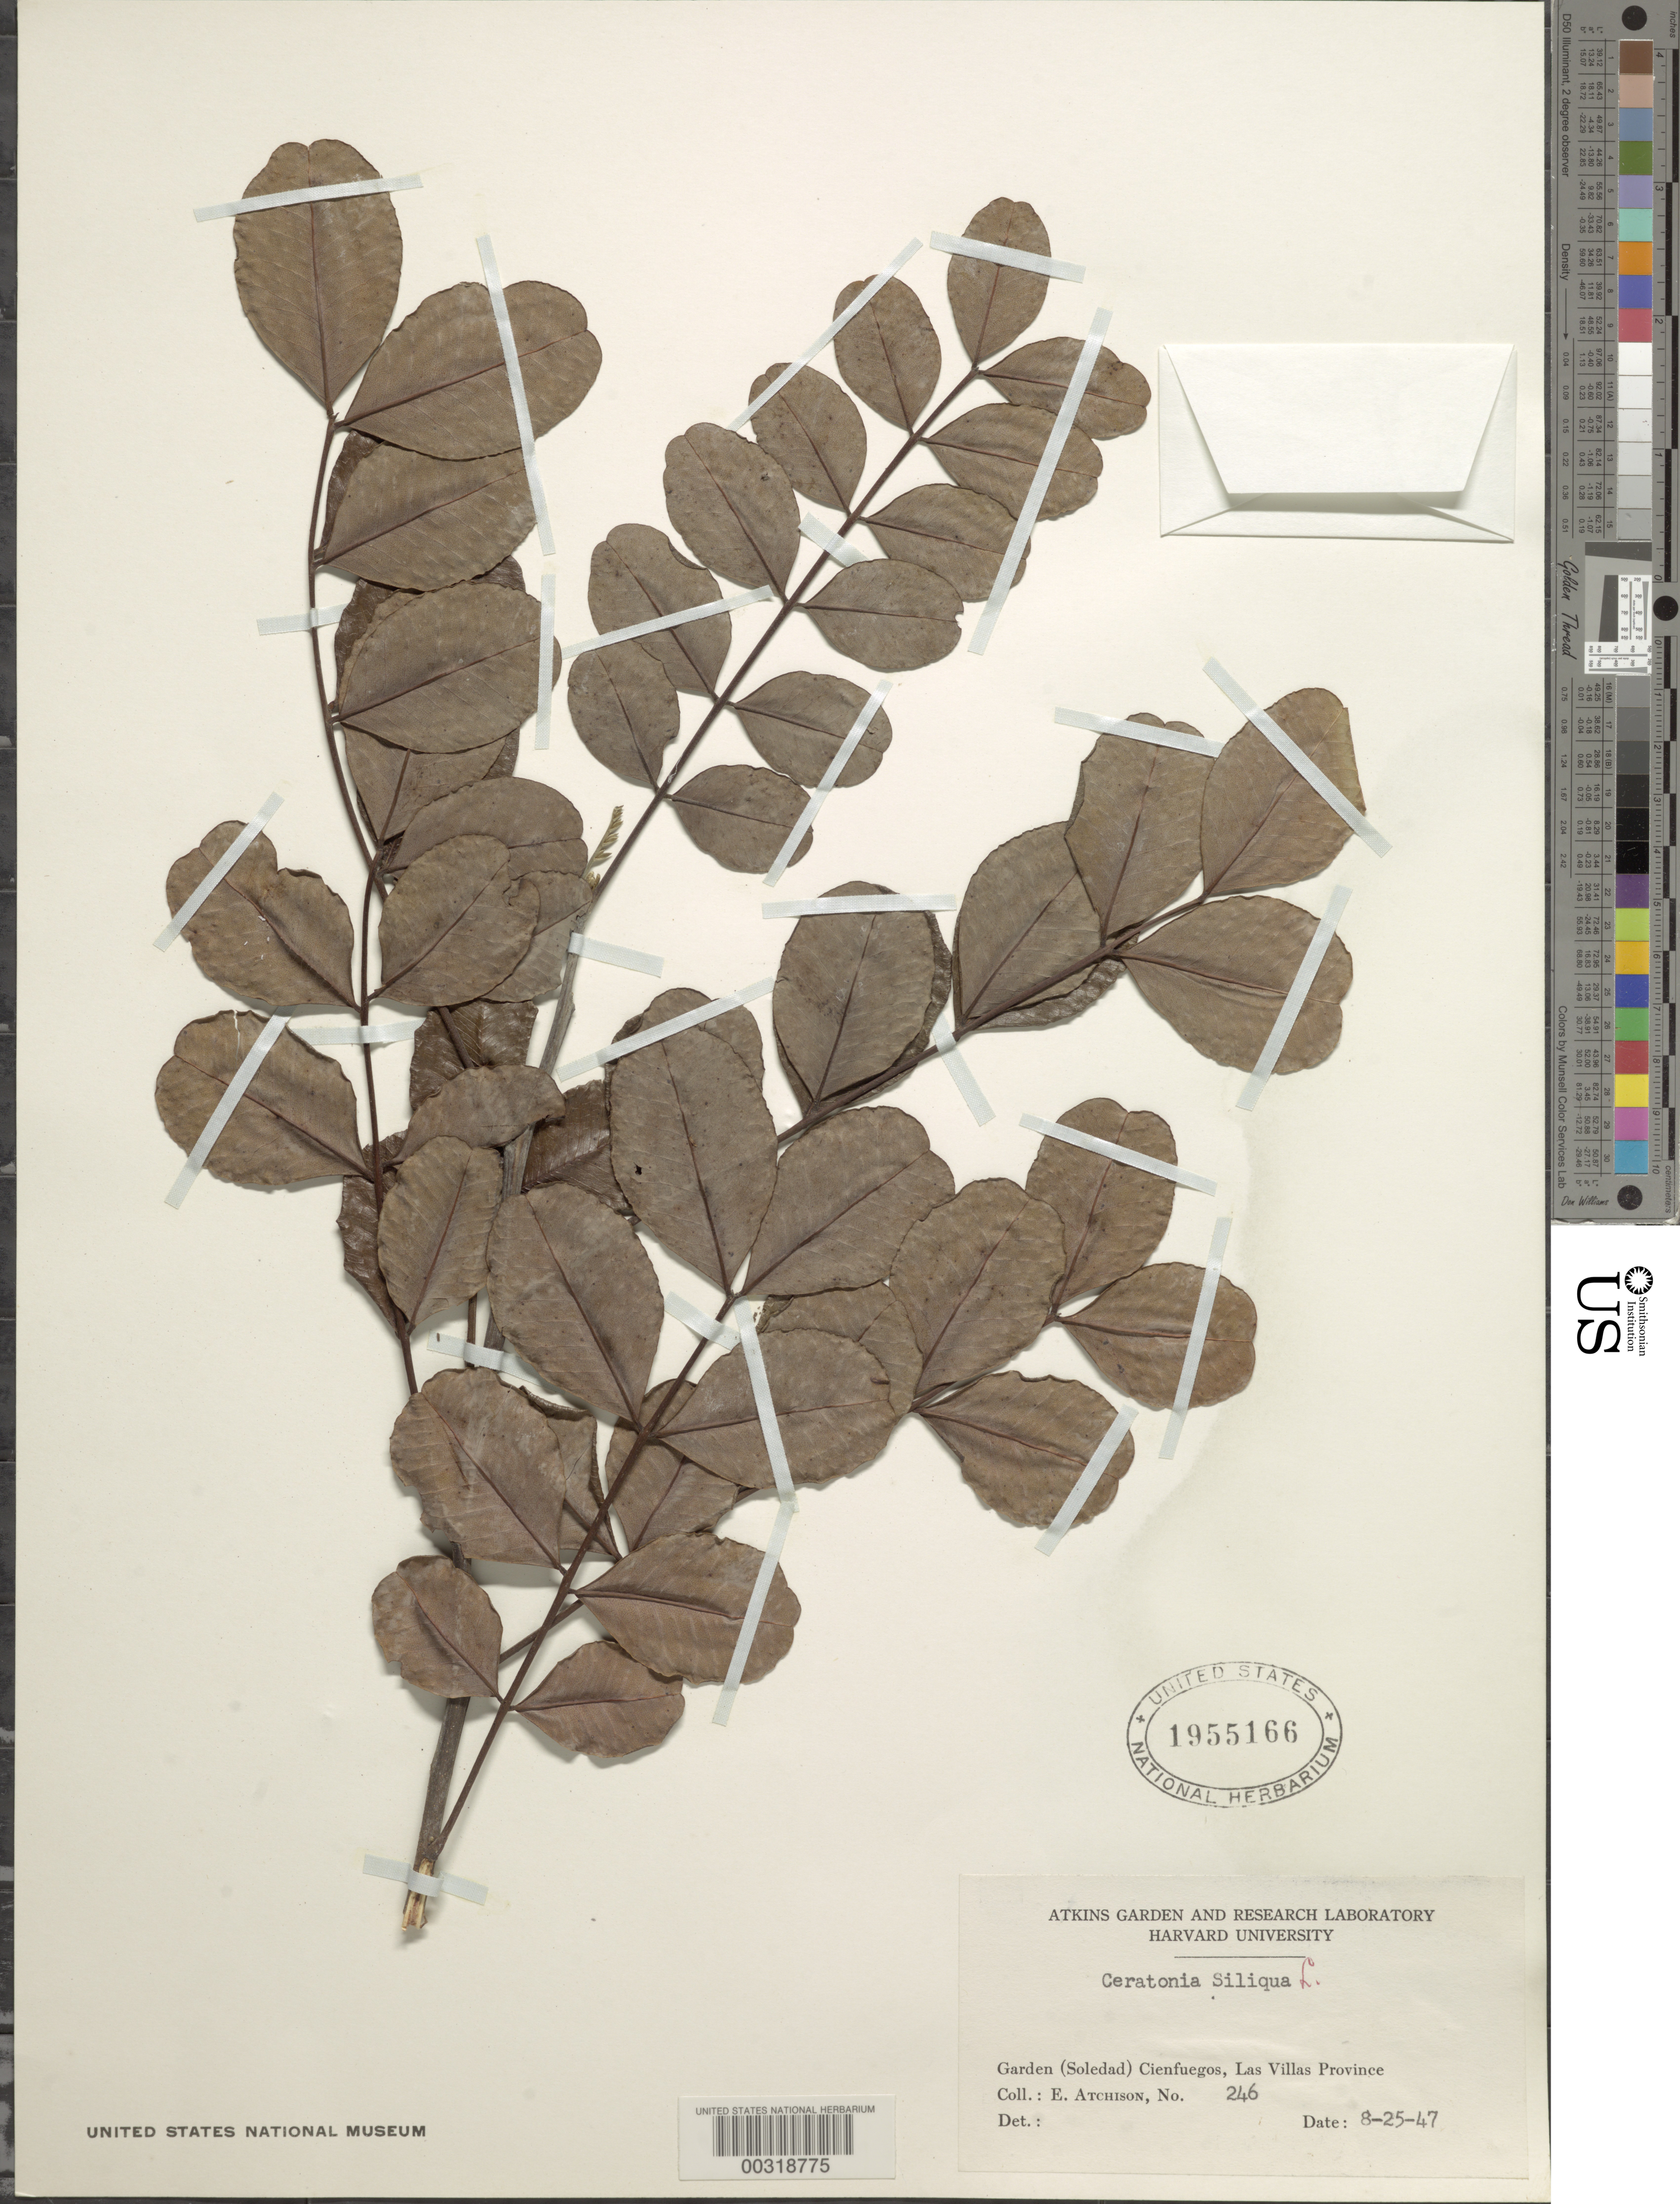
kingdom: Plantae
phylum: Tracheophyta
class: Magnoliopsida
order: Fabales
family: Fabaceae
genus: Ceratonia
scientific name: Ceratonia siliqua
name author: L.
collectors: E. Atchison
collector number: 246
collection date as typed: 25 Aug 1947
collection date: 1947-08-25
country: Cuba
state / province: Las Villas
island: Greater Antilles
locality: Garden (soledad) cienfuegos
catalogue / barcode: US 1955166